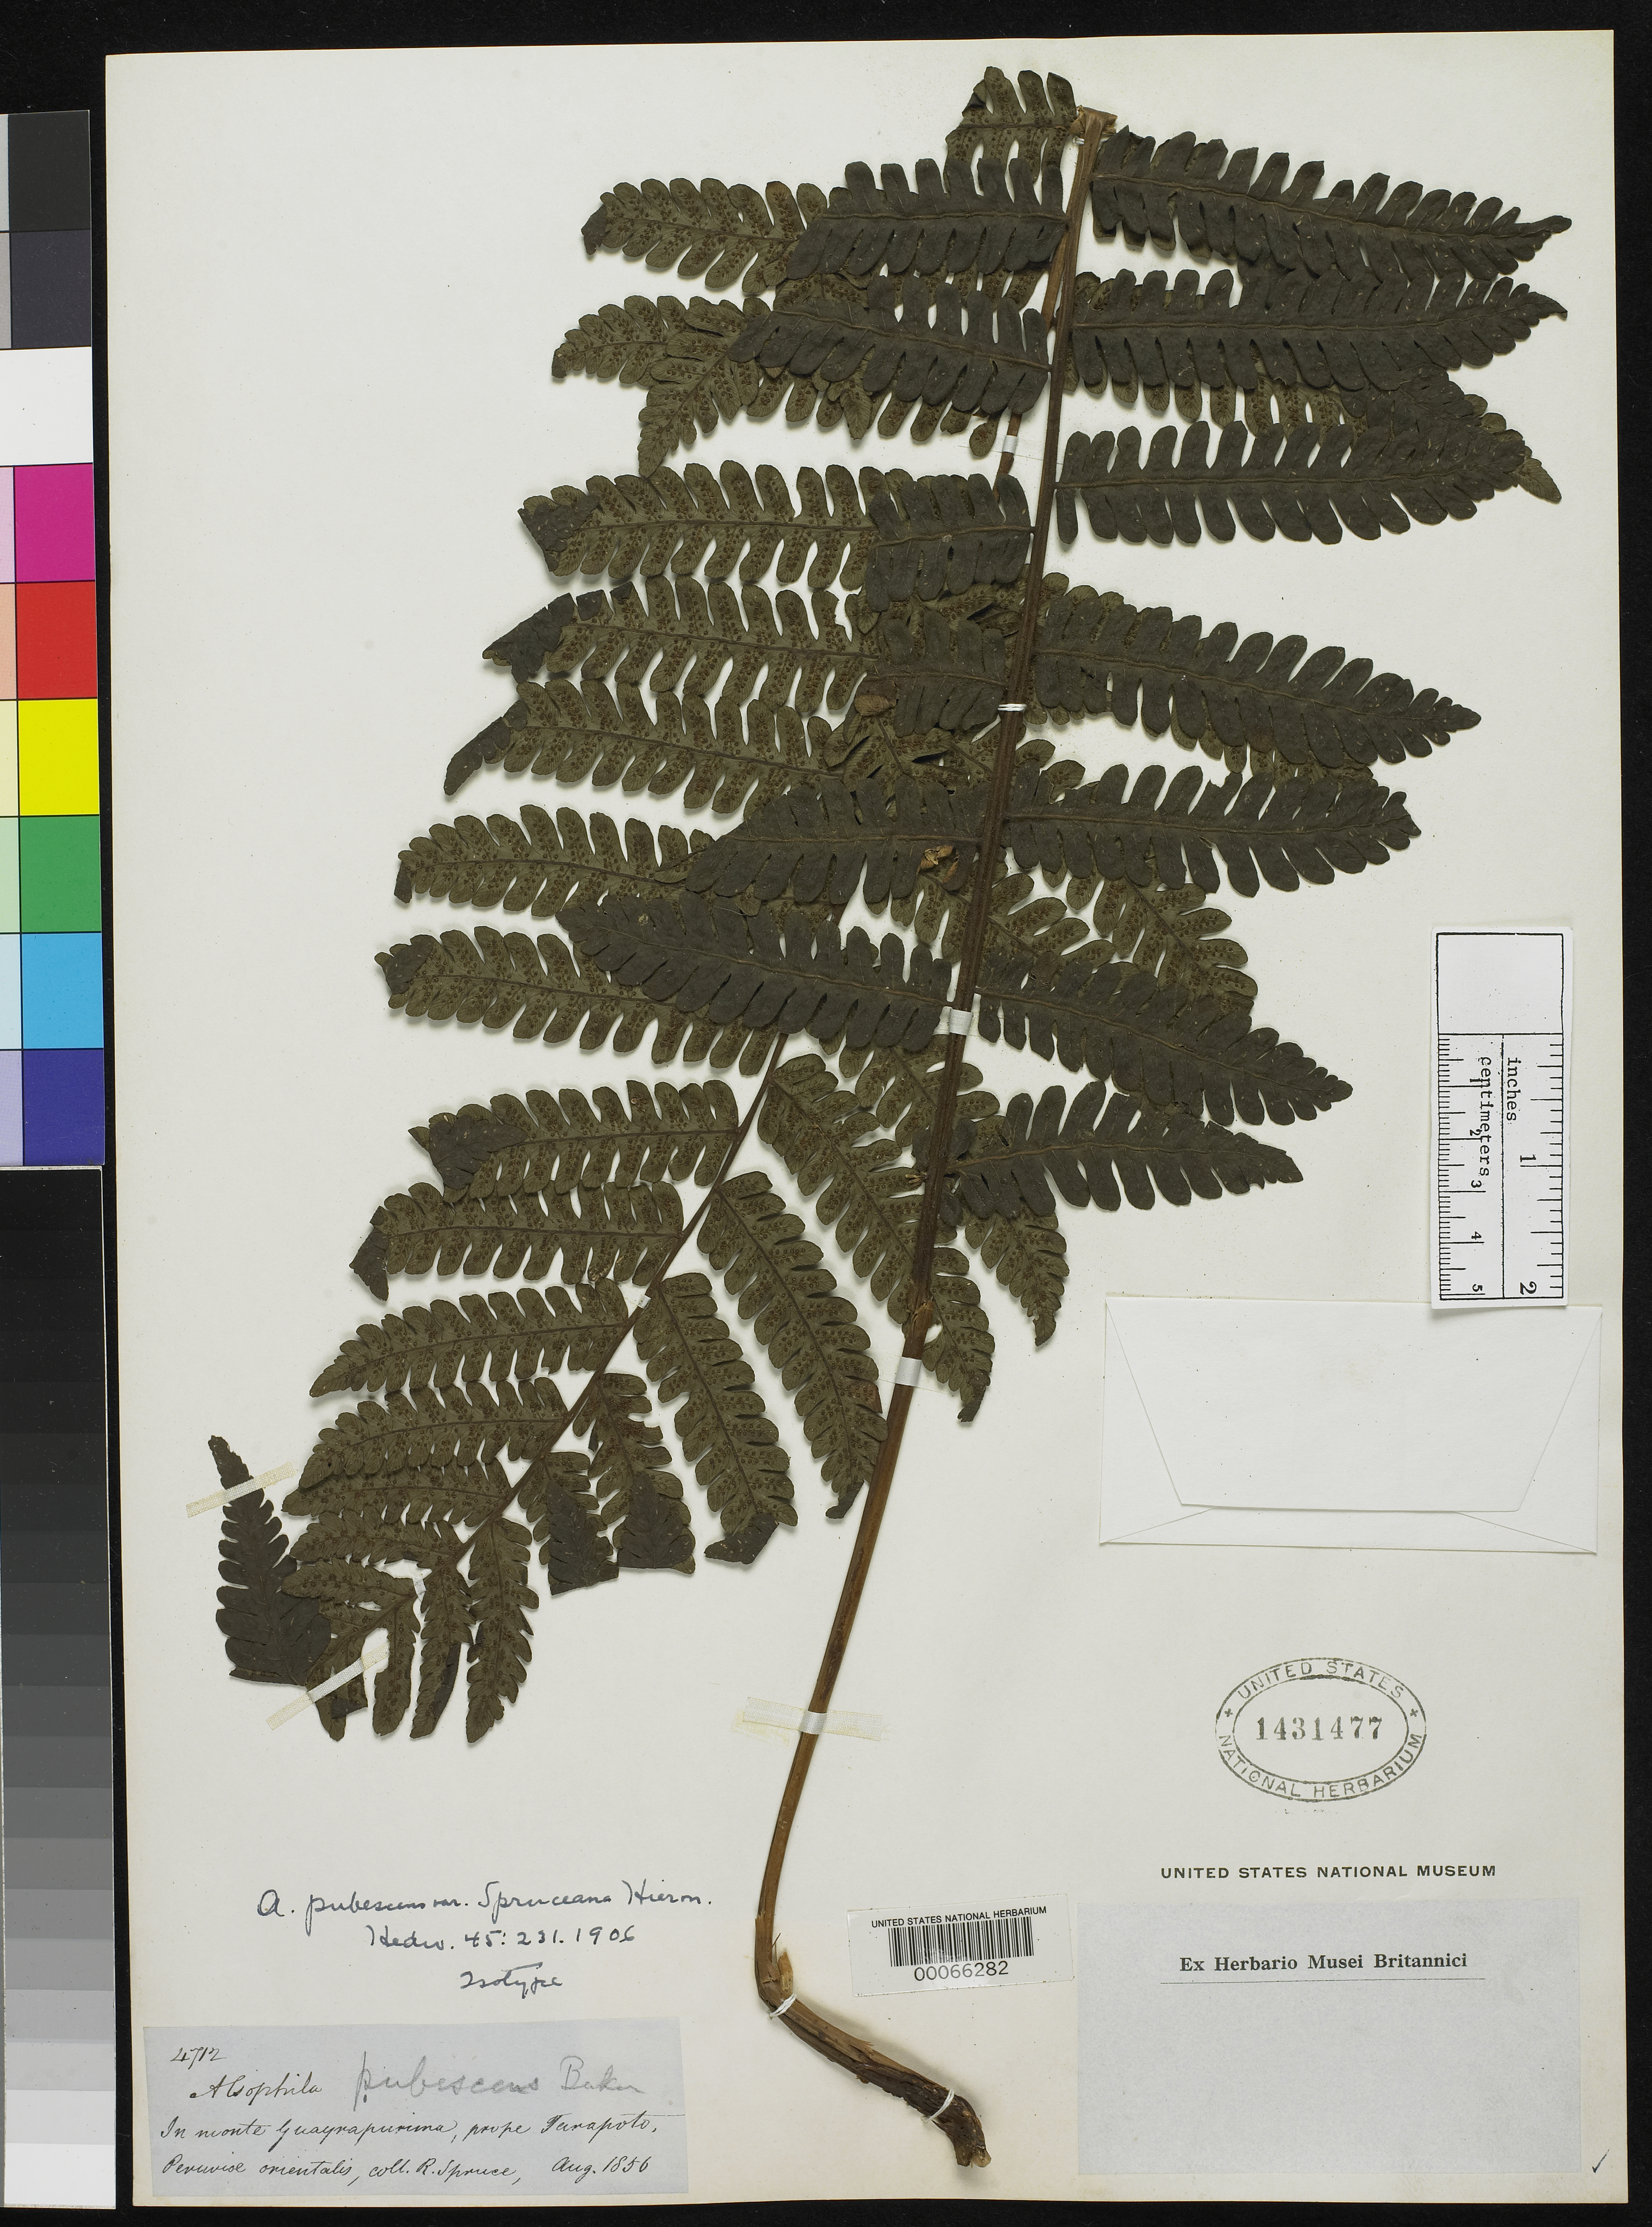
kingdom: Plantae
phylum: Tracheophyta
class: Polypodiopsida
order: Cyatheales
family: Cyatheaceae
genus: Alsophila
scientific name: Alsophila pubescens var. spruceana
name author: Hieron.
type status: Type Collection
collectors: R. Spruce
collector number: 4712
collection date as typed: Aug 1856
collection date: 1856-08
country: Peru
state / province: San Martín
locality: in Monte Guayrapuruma, prope Tarapoto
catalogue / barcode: US 1431477